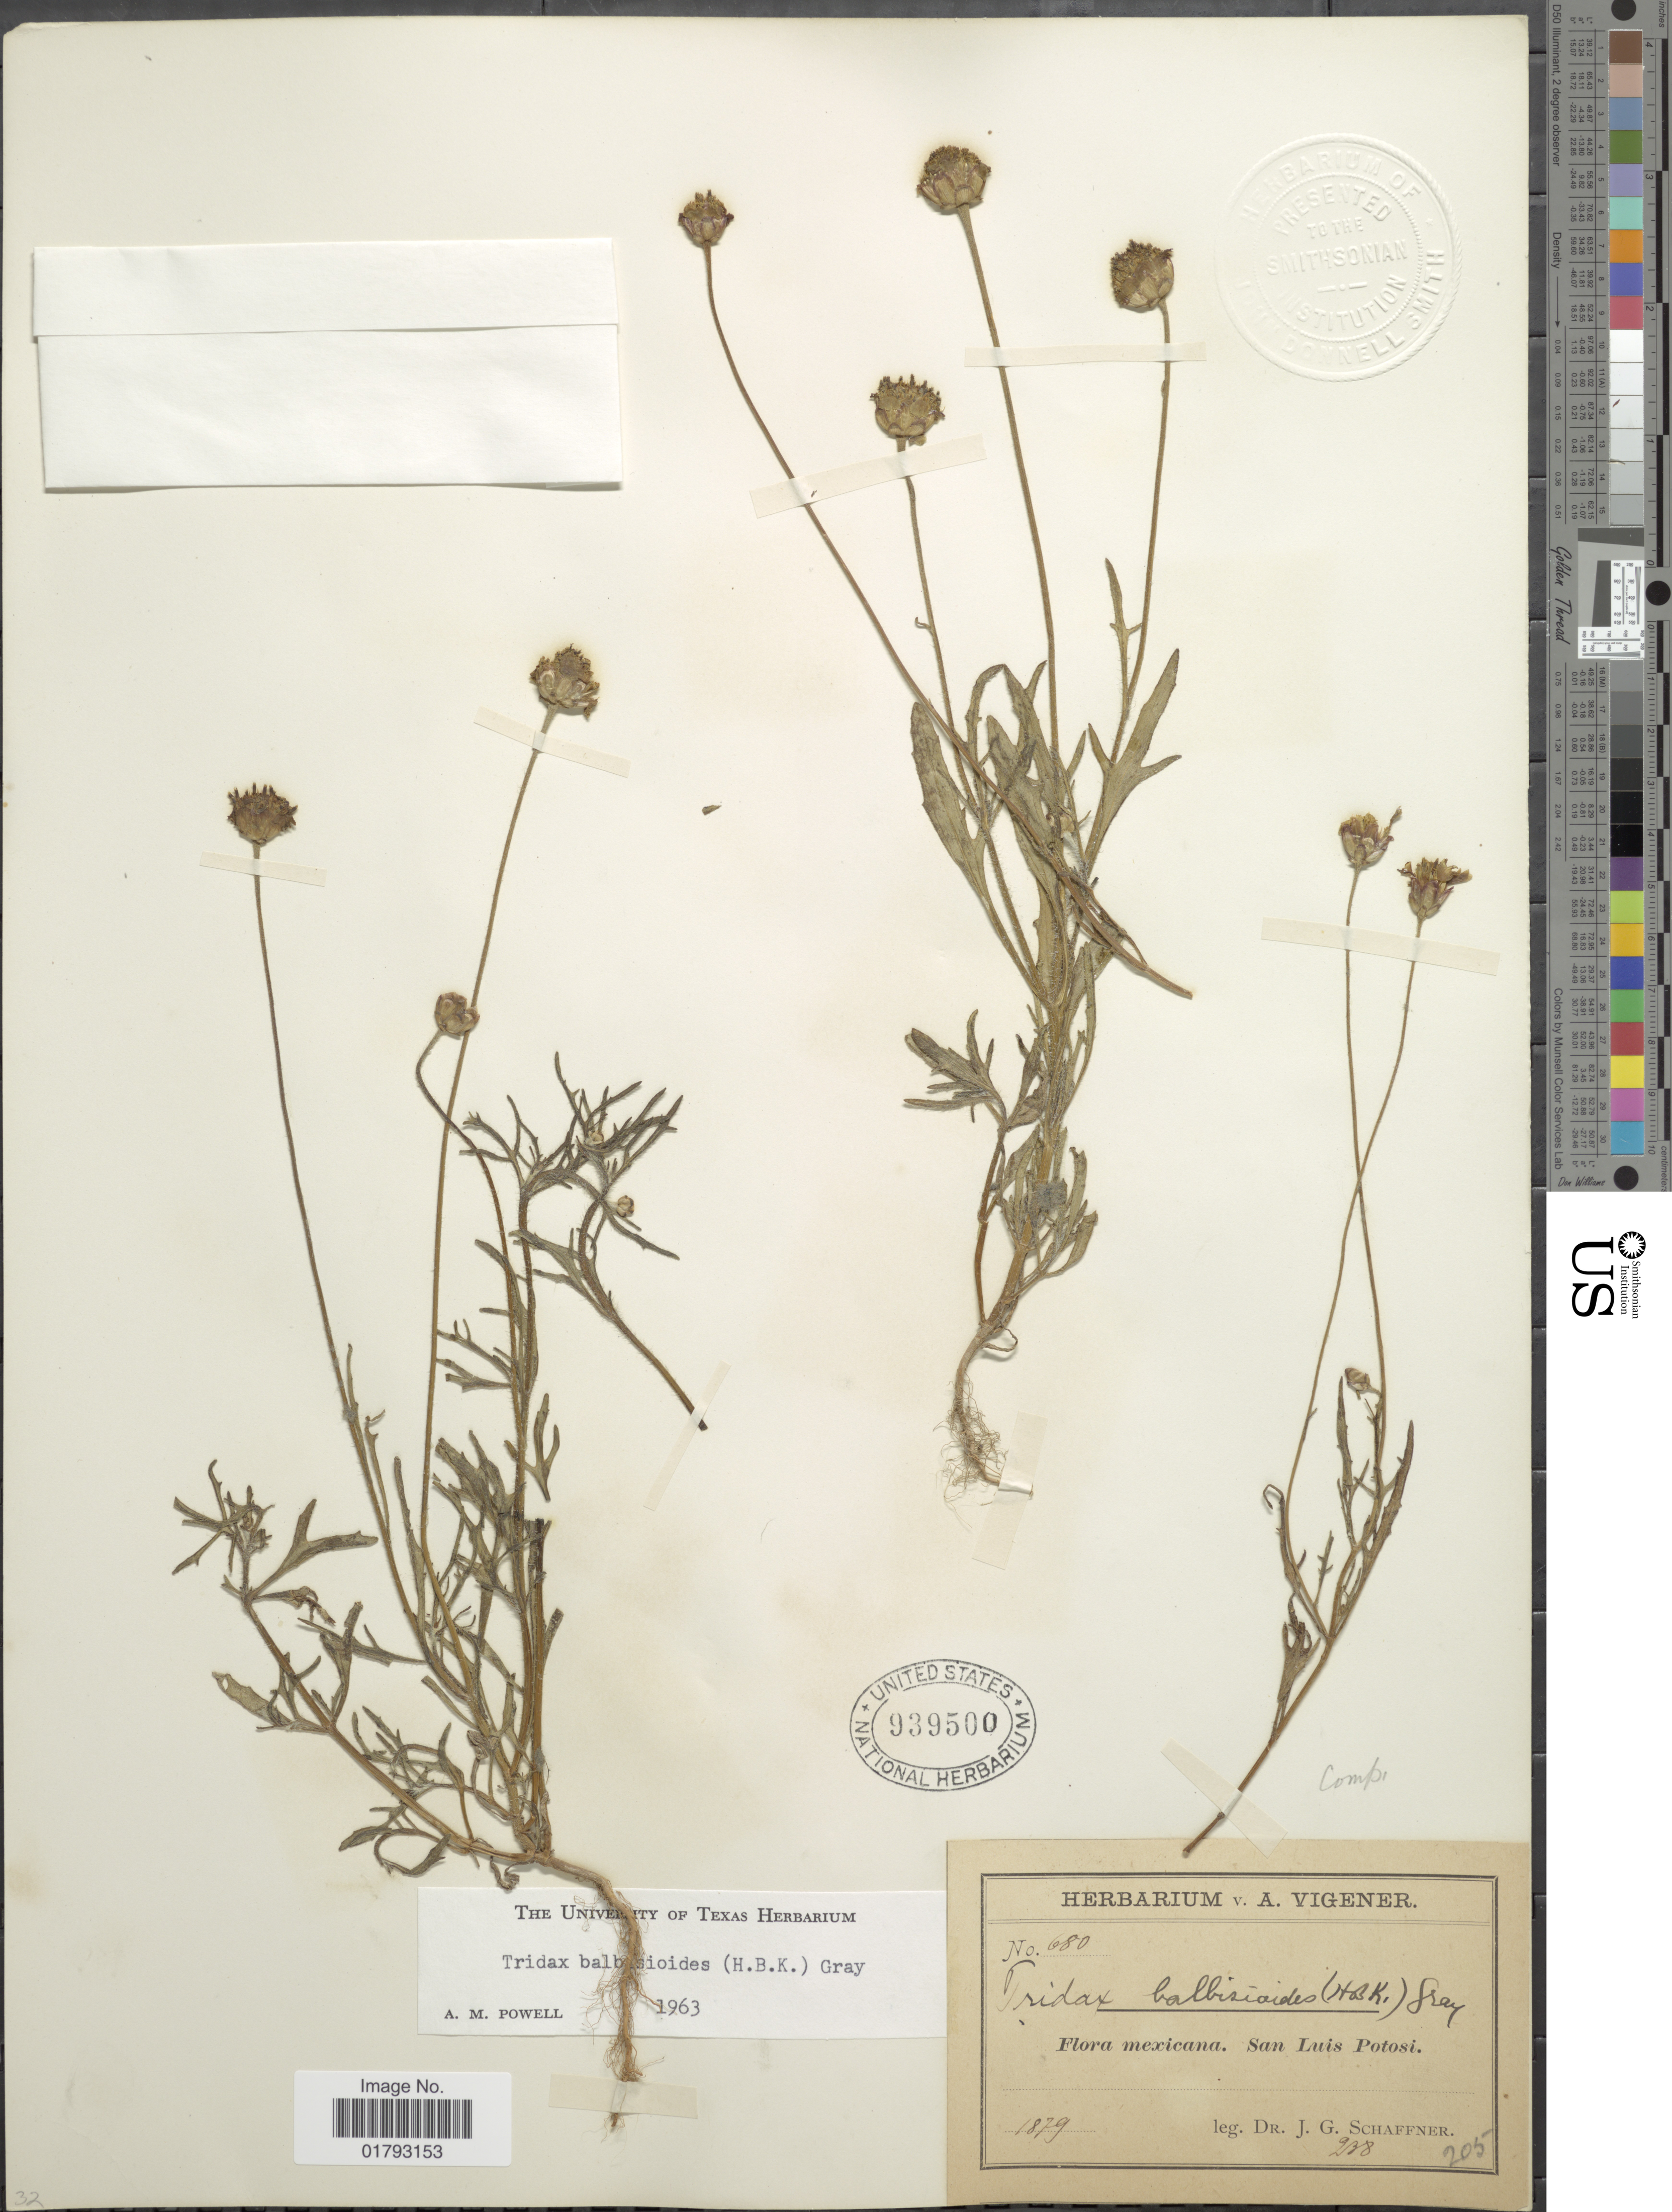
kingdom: Plantae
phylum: Tracheophyta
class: Magnoliopsida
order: Asterales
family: Asteraceae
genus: Tridax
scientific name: Tridax balbisioides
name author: (Kunth) A. Gray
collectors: J. G. Schaffner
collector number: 680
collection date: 1879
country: Mexico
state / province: San Luis Potosí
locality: San Luis Potosi.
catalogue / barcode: US 939500